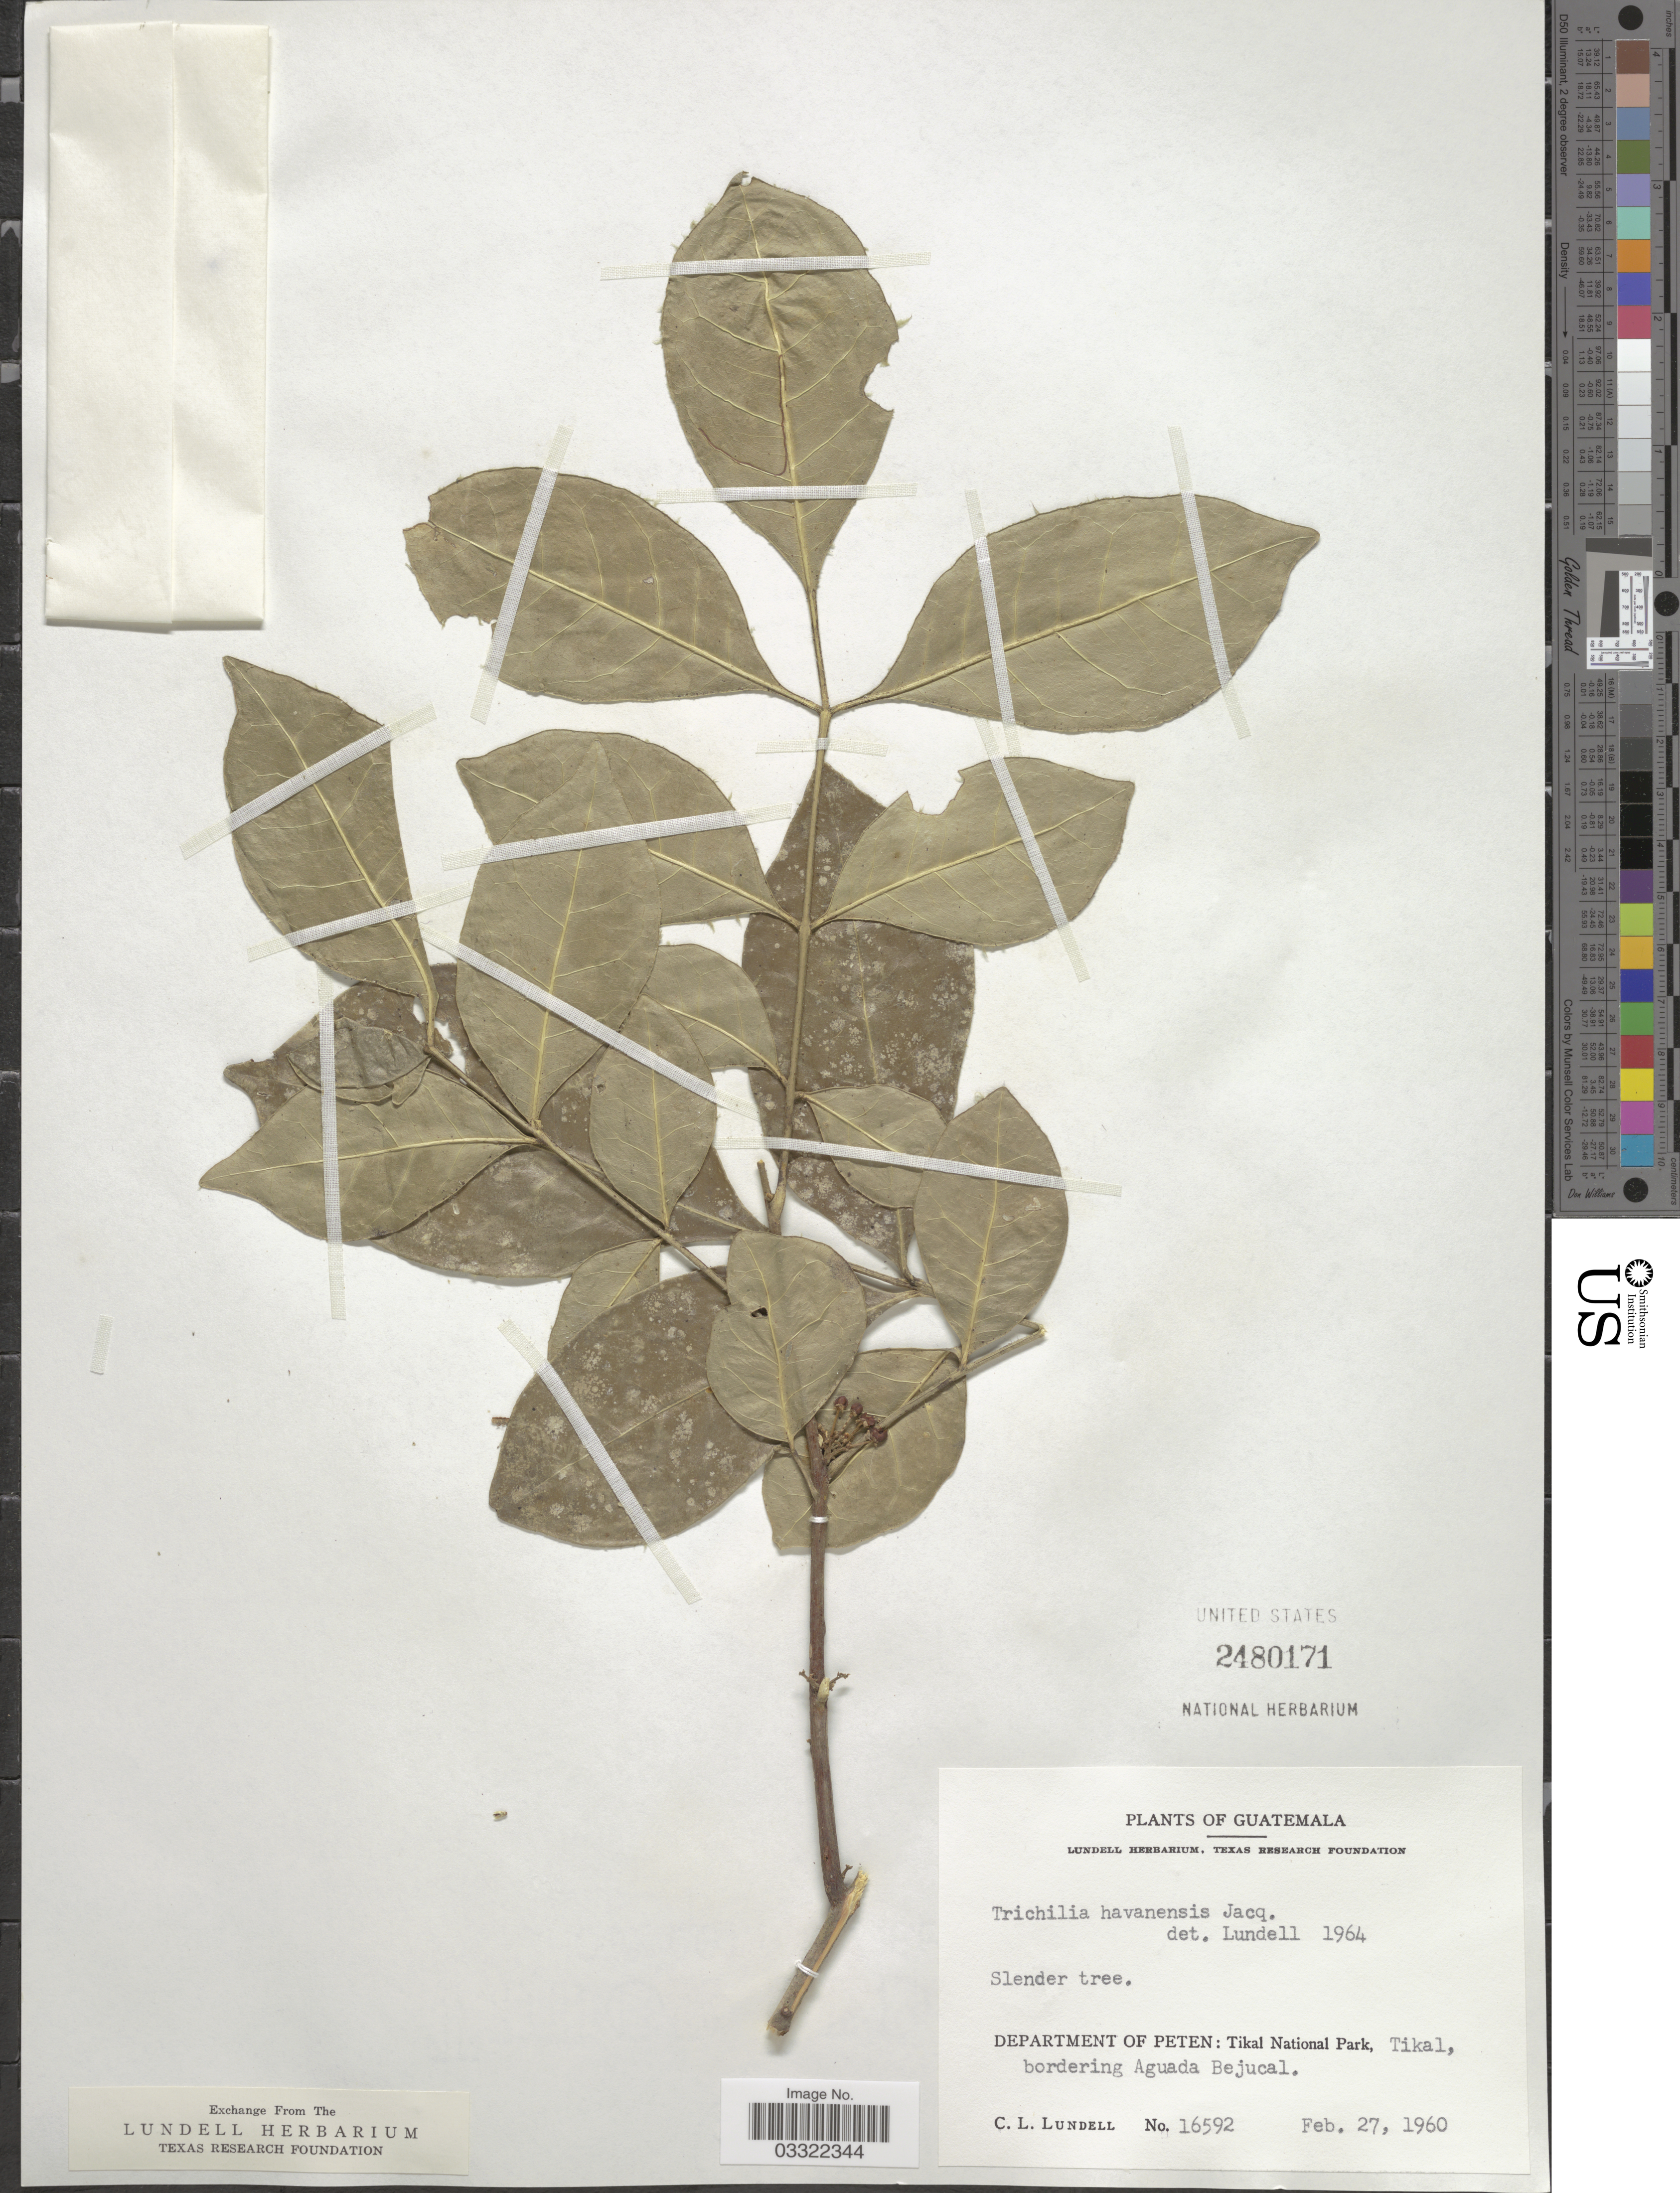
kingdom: Plantae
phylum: Tracheophyta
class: Magnoliopsida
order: Sapindales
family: Meliaceae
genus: Trichilia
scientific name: Trichilia havanensis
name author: Jacq.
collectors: C. L. Lundell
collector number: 16592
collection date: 1960-02-27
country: Guatemala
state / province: El Petén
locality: Department of Peten: Tikal National Park, Tikal, bordering Aguada Bejucal.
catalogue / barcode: US 2480171